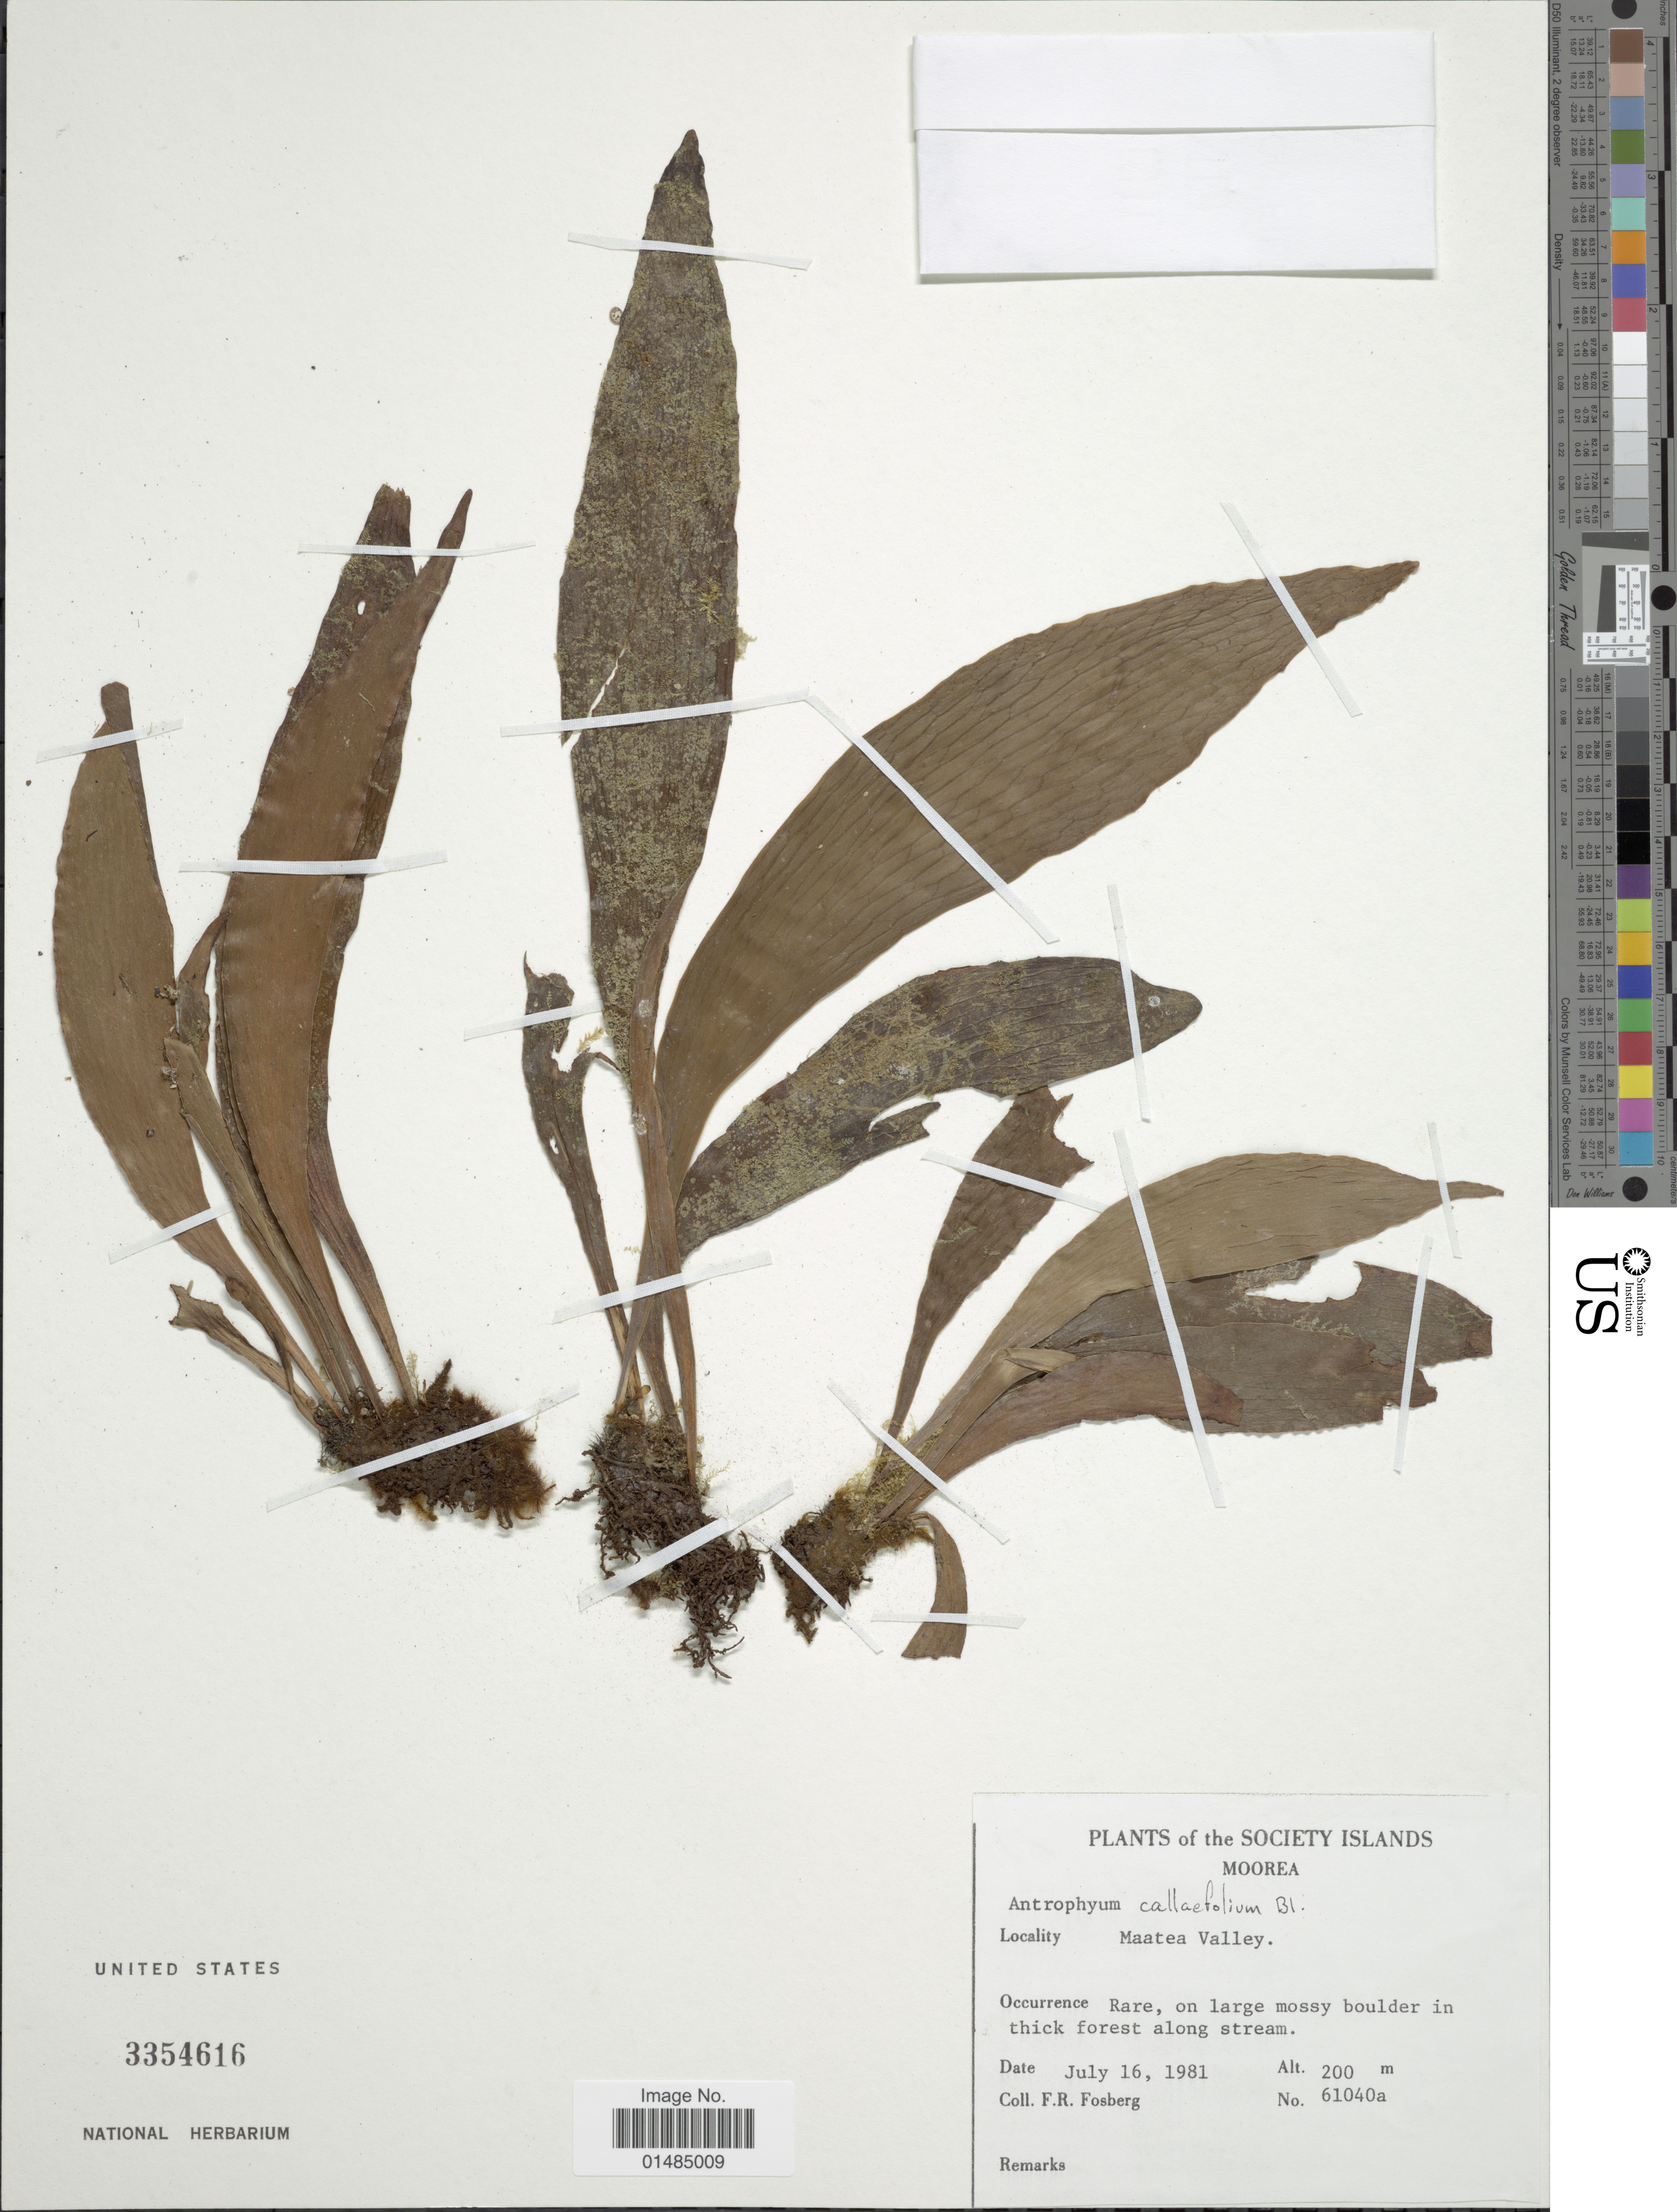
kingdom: Plantae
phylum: Tracheophyta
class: Polypodiopsida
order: Polypodiales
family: Pteridaceae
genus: Antrophyum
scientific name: Antrophyum callifolium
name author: Blume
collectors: F. R. Fosberg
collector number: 61040a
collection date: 1981-07-16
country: French Polynesia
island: Moorea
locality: The Society Islands, Moorea, Maatea Valley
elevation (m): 200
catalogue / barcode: US 3354616